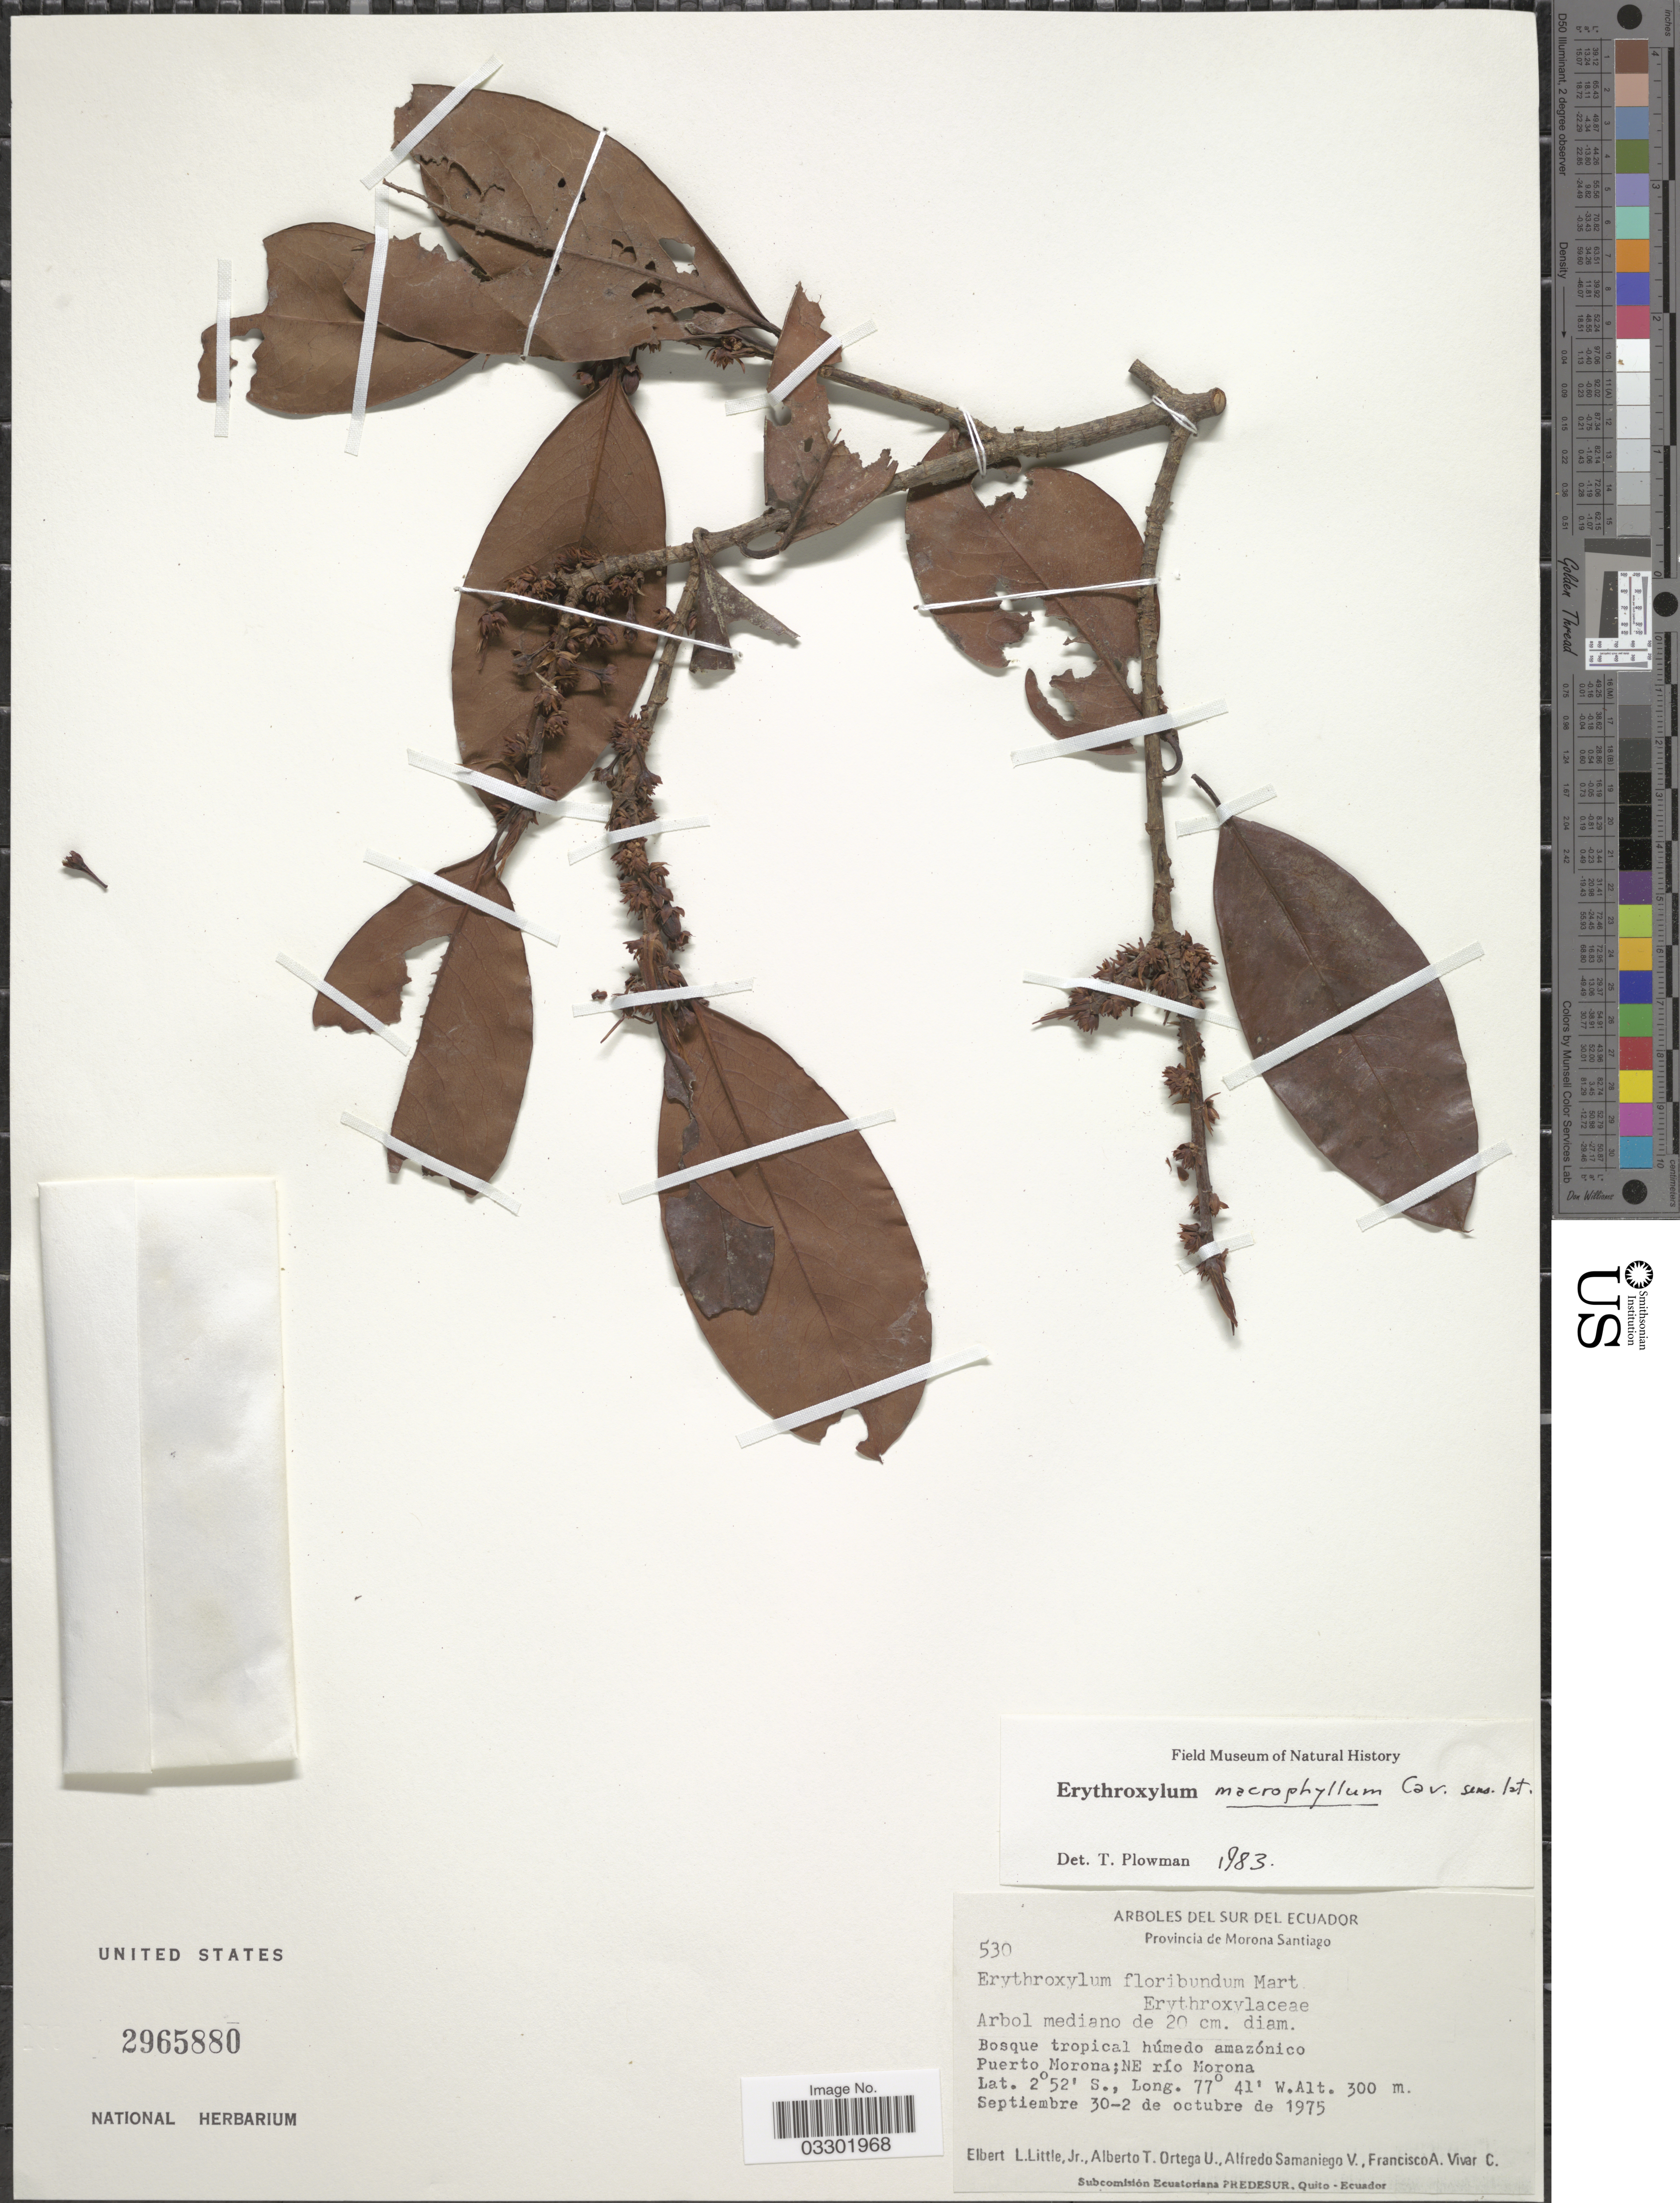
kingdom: Plantae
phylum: Tracheophyta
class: Magnoliopsida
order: Malpighiales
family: Erythroxylaceae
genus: Erythroxylum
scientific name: Erythroxylum macrophyllum var. macrophyllum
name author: Cav.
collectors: E. L. Little, A. T. Ortega U., A. Samaniego V. & F. A. Vivar C.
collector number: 530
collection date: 1975-09-30/1975-10-02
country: Ecuador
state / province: Morona-Santiago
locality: Arboles del Sur. Bosque tropical húmedo amazónico Puerto Morona; NE río Morona.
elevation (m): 300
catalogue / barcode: US 2965880